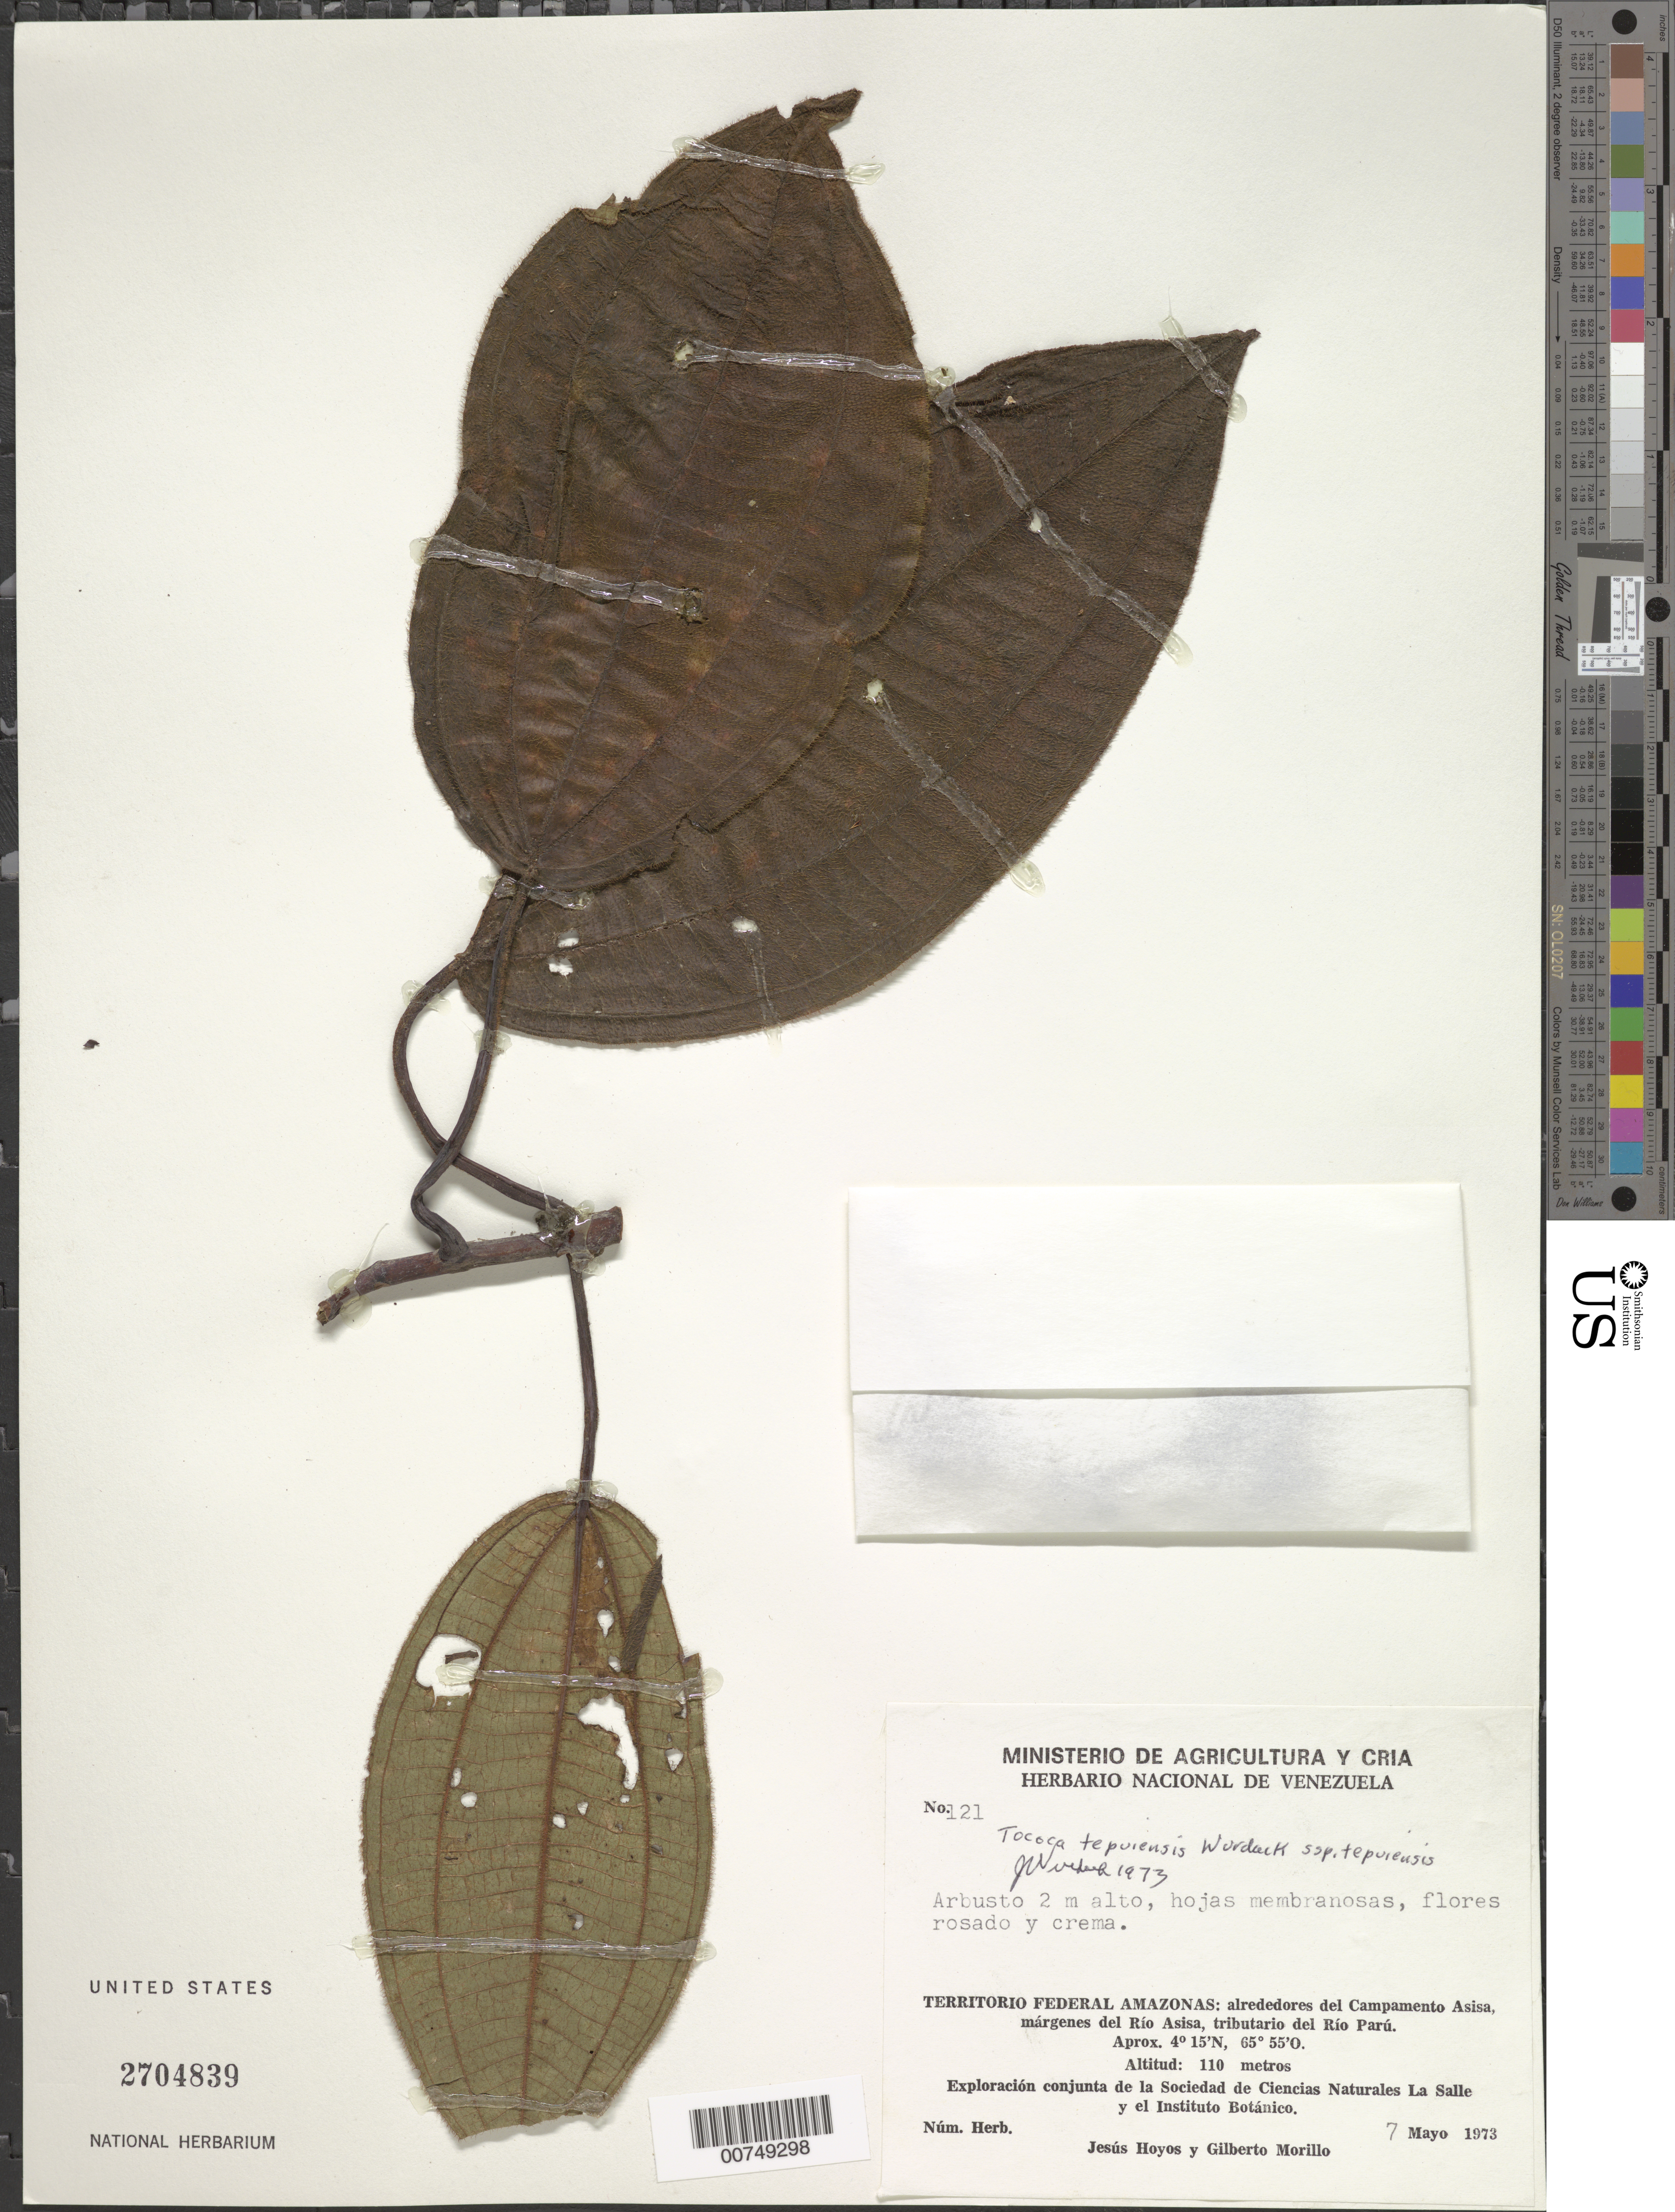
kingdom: Plantae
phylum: Tracheophyta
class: Magnoliopsida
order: Myrtales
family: Melastomataceae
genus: Tococa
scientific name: Tococa tepuiensis subsp. tepuiensis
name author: Wurdack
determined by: Wurdack, John J., (US), US (UNITED STATES)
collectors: J. Hoyos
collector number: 121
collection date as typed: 7-May-73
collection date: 1973-05-07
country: Venezuela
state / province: Amazonas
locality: Campamento Asisa margenes del Río Asisa, tributarío del Río Paru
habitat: Exploracion conjunta de la Sociedad de Ciencias Naturales La Salle y el Instituto Botanico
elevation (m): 110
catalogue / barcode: US 2704839